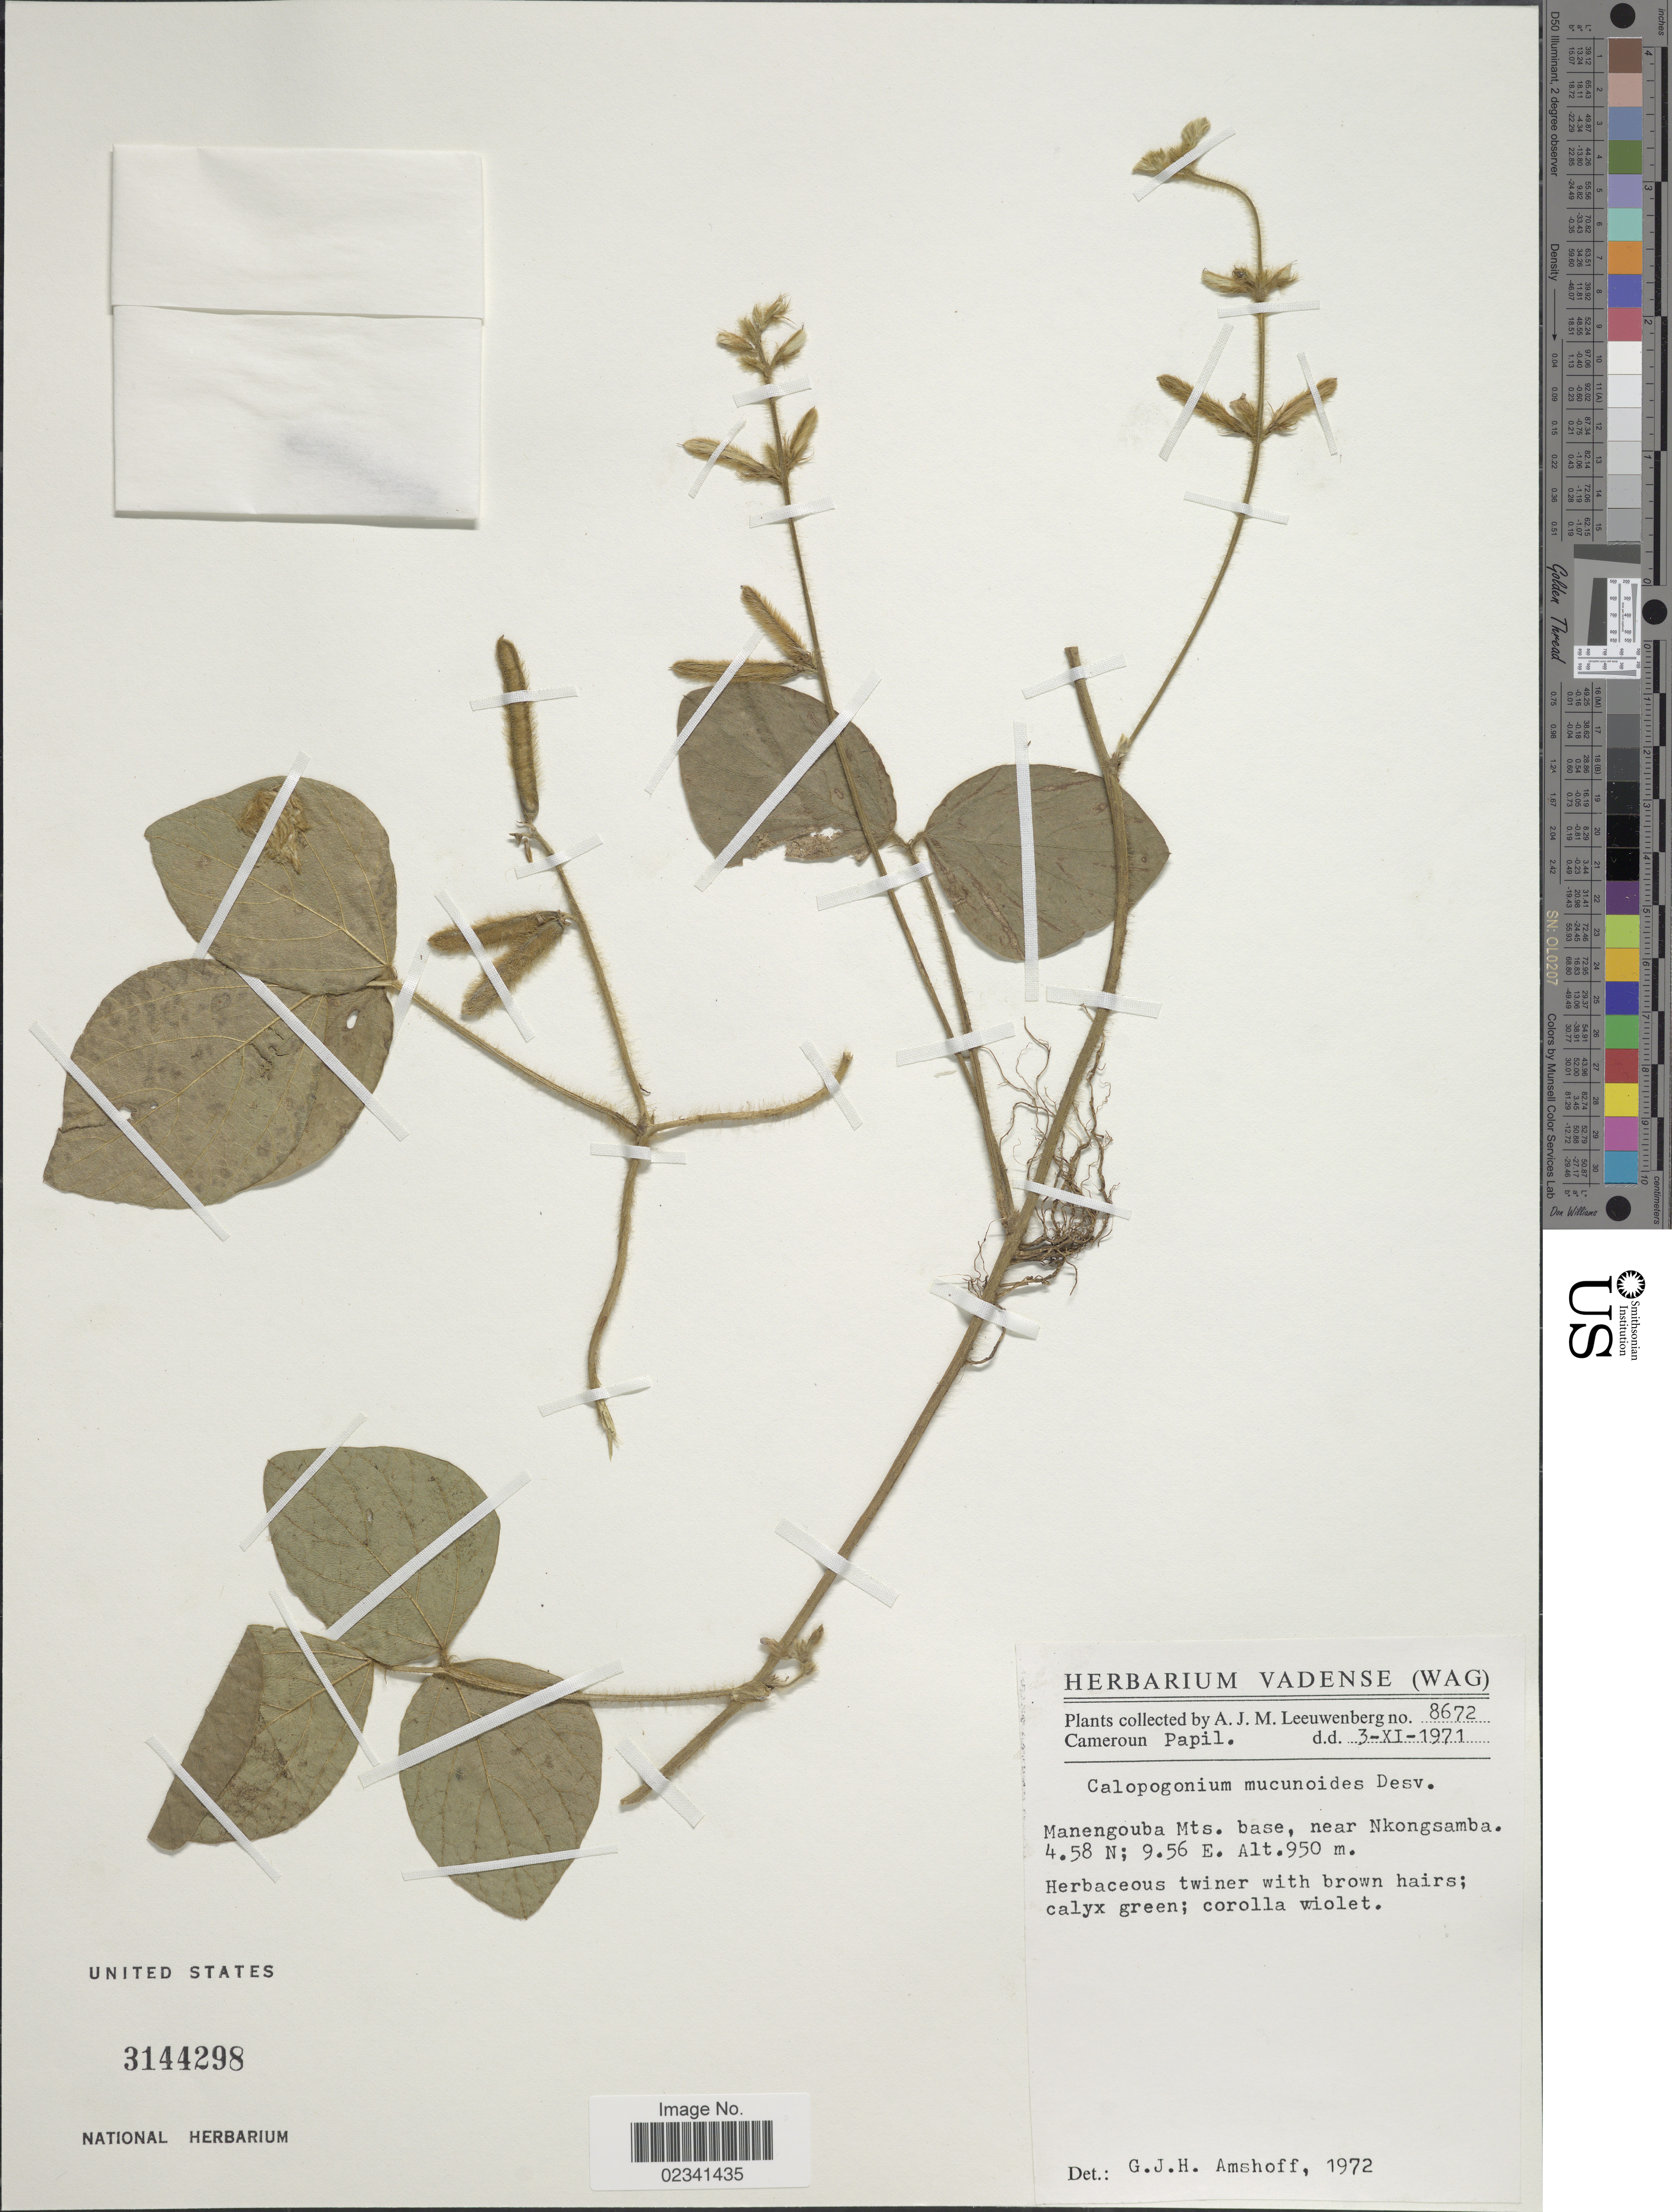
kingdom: Plantae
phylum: Tracheophyta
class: Magnoliopsida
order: Fabales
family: Fabaceae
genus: Calopogonium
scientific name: Calopogonium mucunoides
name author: Desv.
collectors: A. J. M. Leeuwenberg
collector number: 8672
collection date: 1971-11-03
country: Cameroon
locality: Manengouba Mts. base, near Nkongsamba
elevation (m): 950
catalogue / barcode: US 3144298